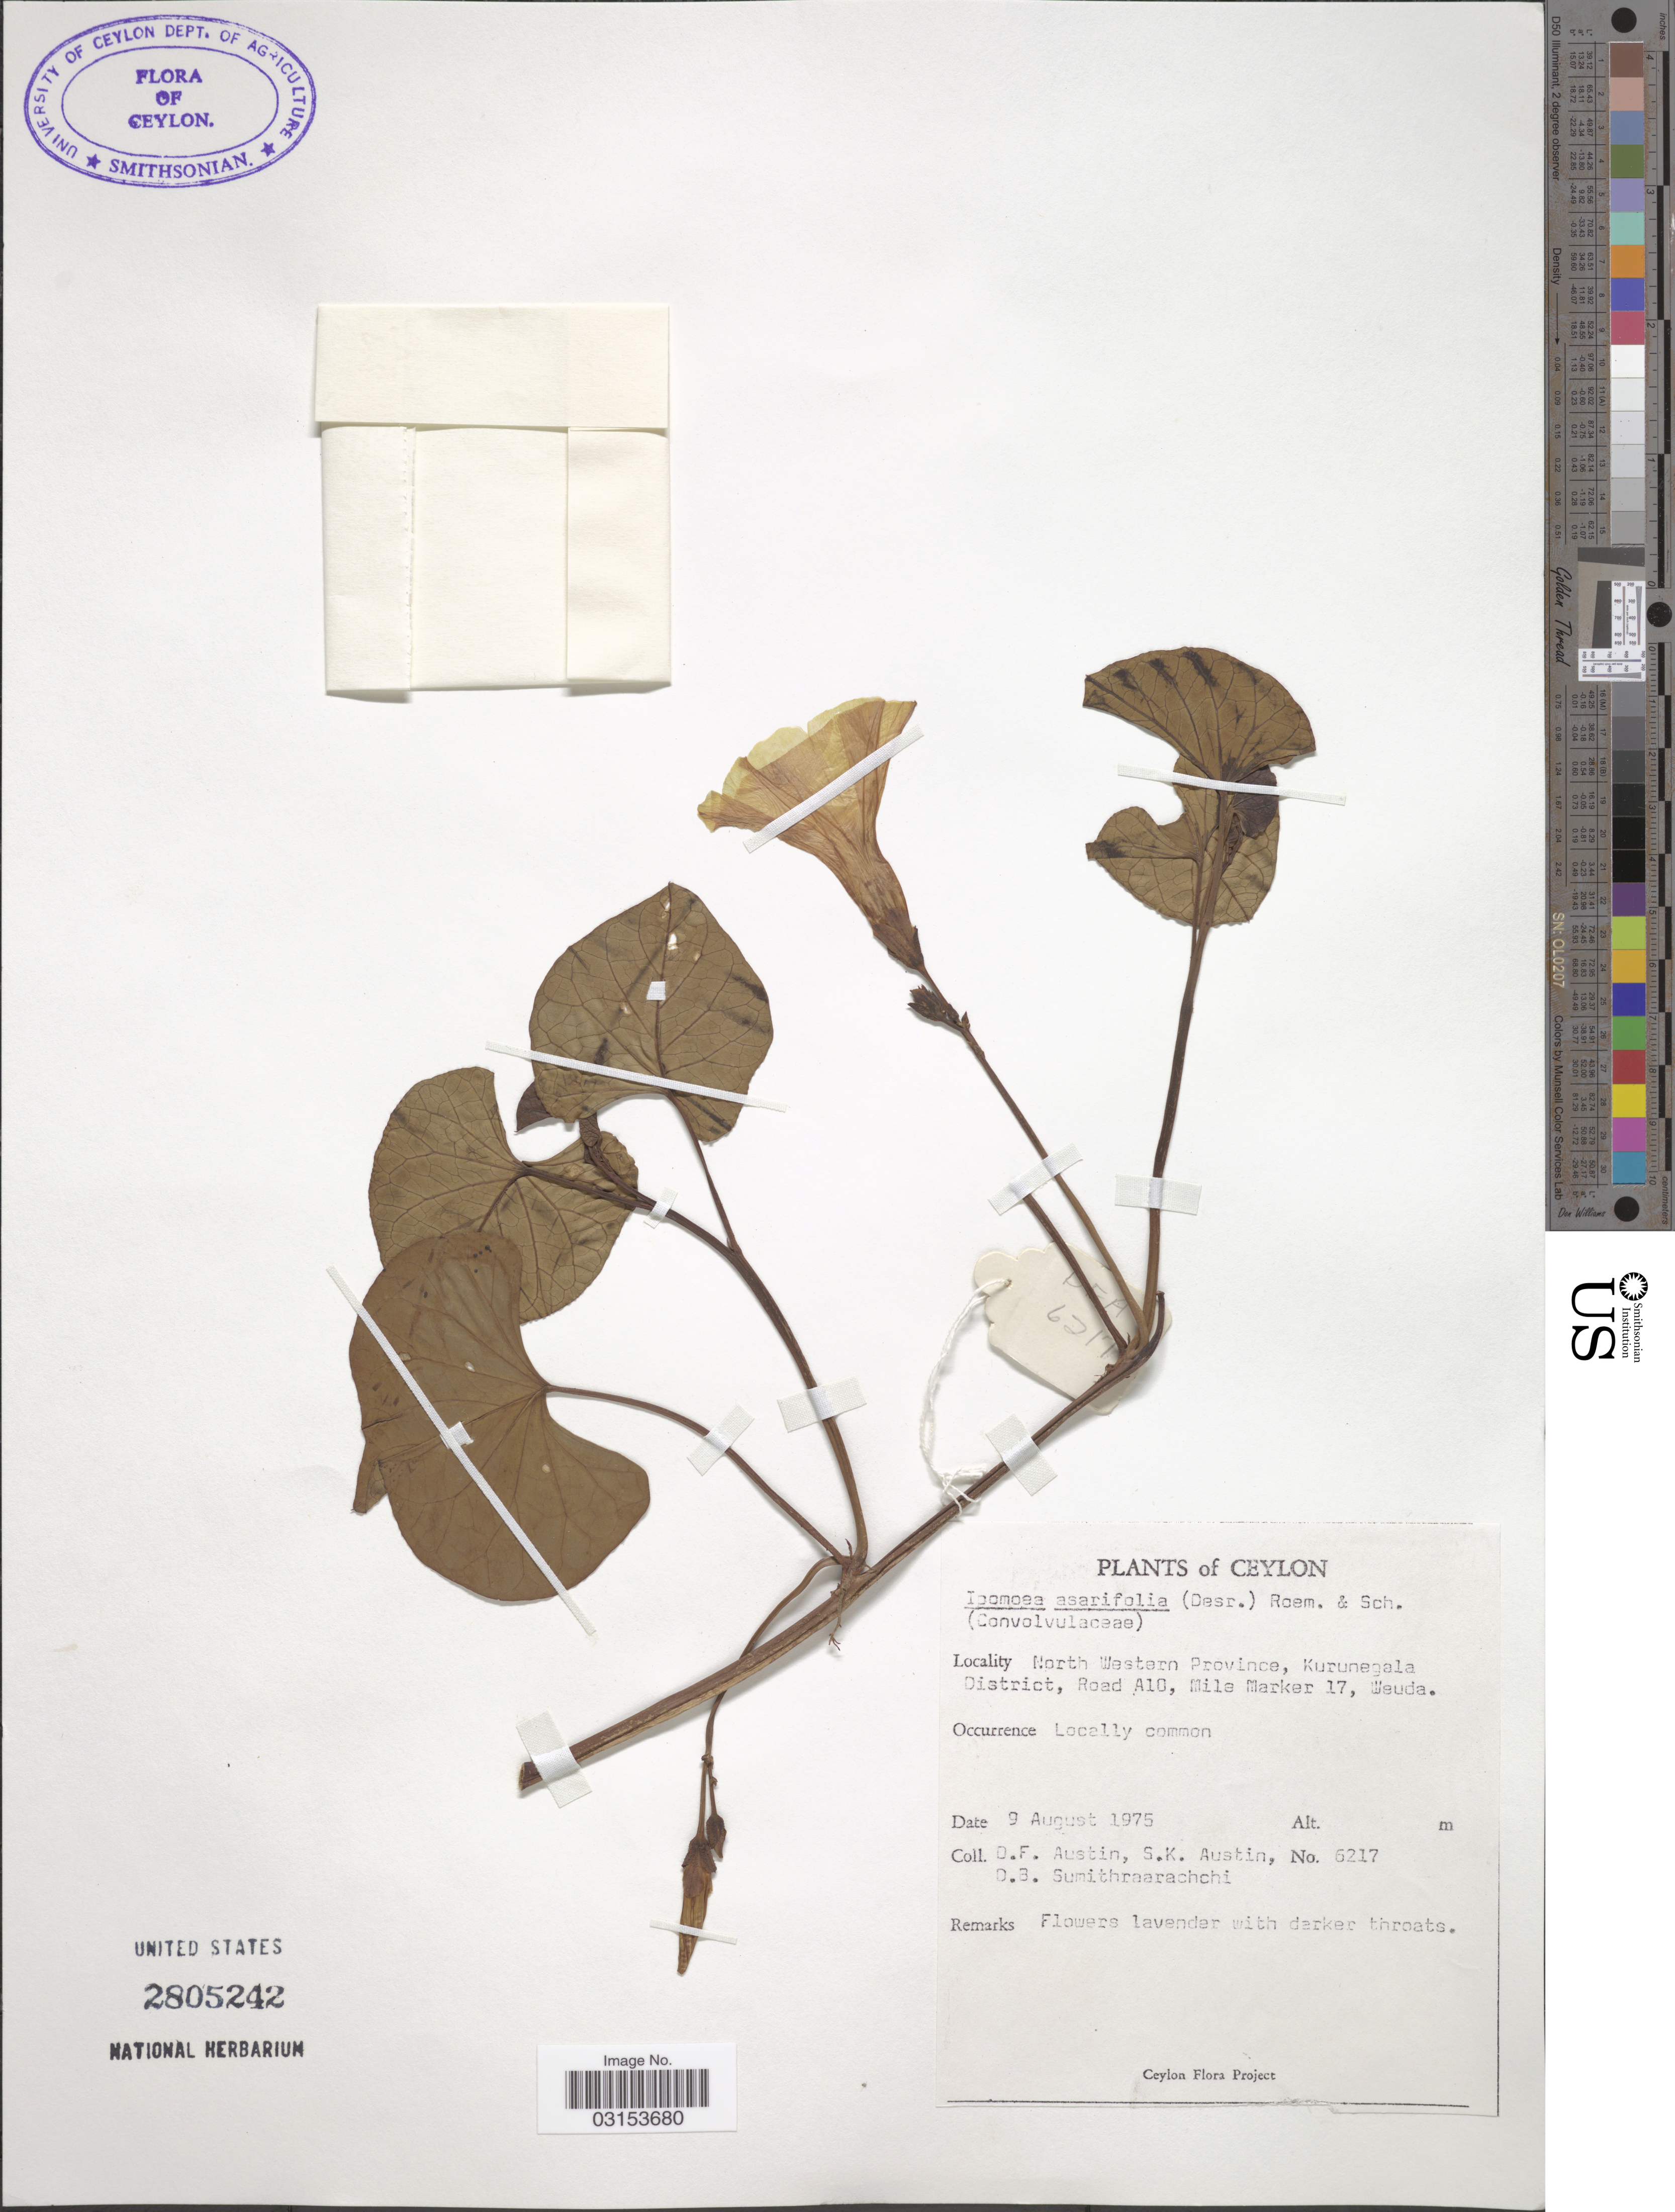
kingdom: Plantae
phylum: Tracheophyta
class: Magnoliopsida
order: Solanales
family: Convolvulaceae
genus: Ipomoea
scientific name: Ipomoea asarifolia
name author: (Desr.) Roem. & Schult.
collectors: D. Austin, S. Austin & D. B. Sumithraarachchi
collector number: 5217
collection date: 1975-08-09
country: Sri Lanka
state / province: North Western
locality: Ceylon. Kurunegala District, Road A10, Mile Marker 17, Weuda.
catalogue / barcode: US 2805242